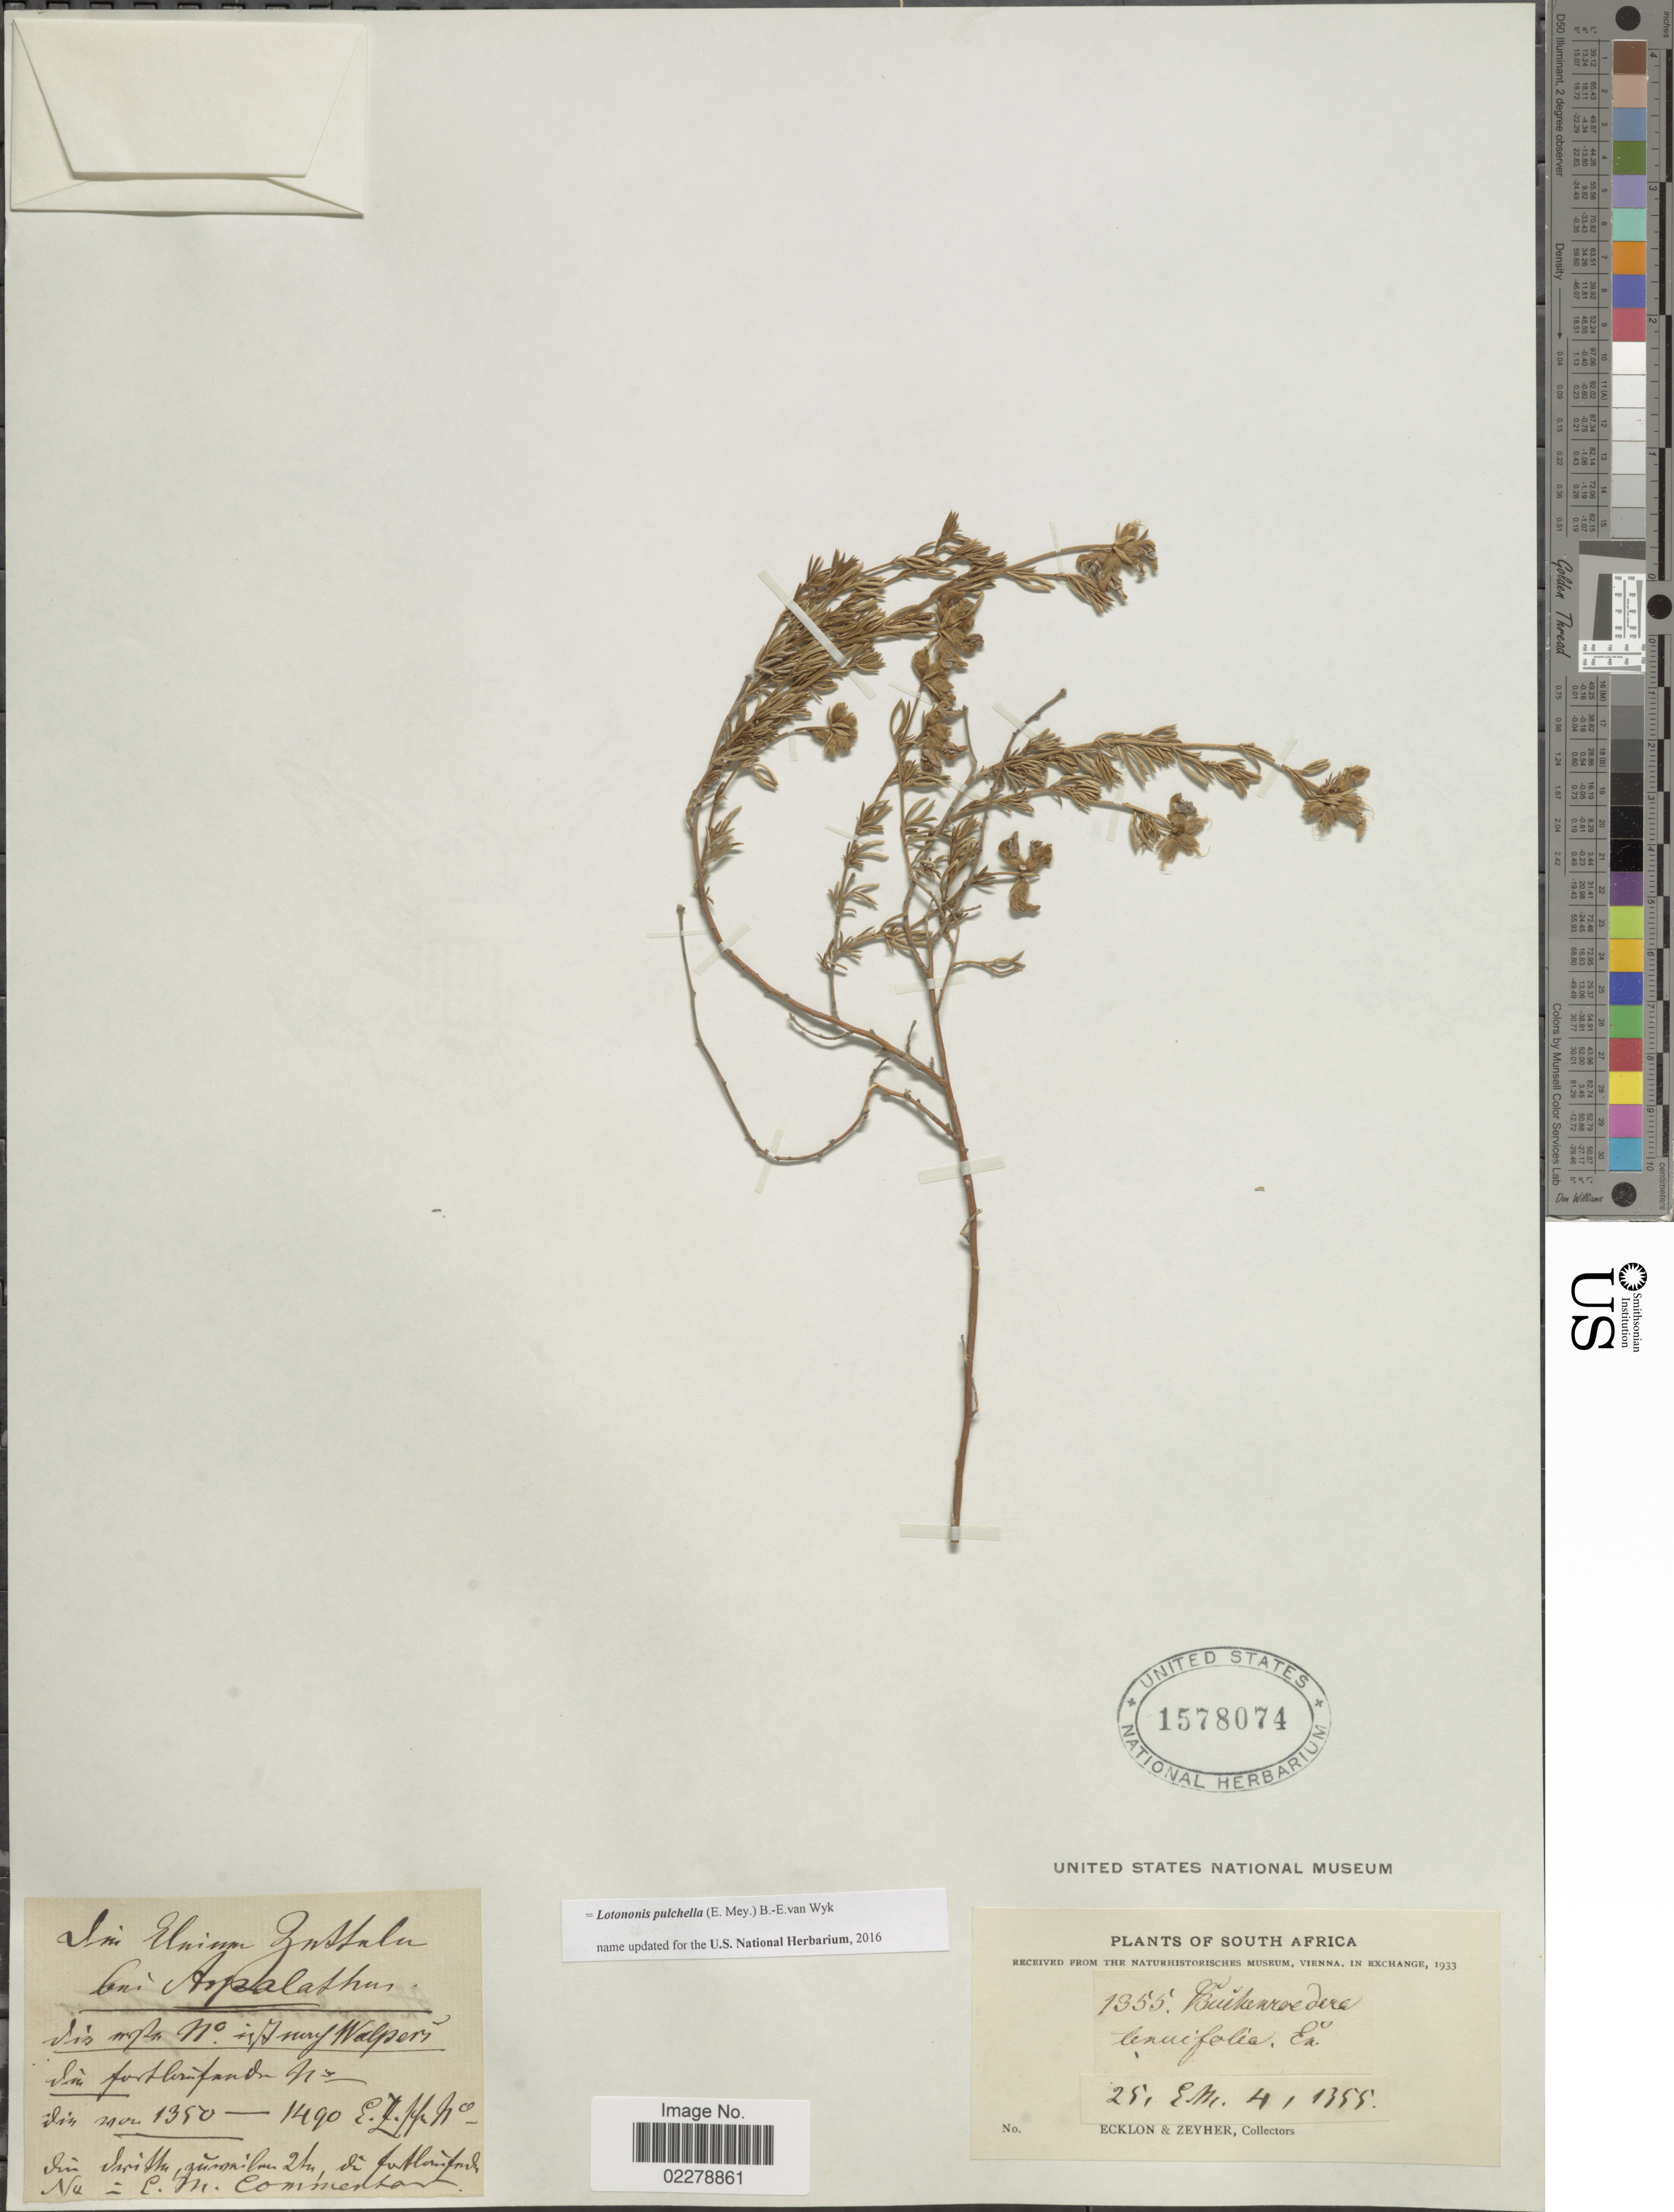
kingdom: Plantae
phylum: Tracheophyta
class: Magnoliopsida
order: Fabales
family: Fabaceae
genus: Lotononis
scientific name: Lotononis pulchella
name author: (E. Mey.) B.-E. van Wyk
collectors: -. Ecklon & -. Zeyher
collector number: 1955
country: South Africa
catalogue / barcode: US 1578074